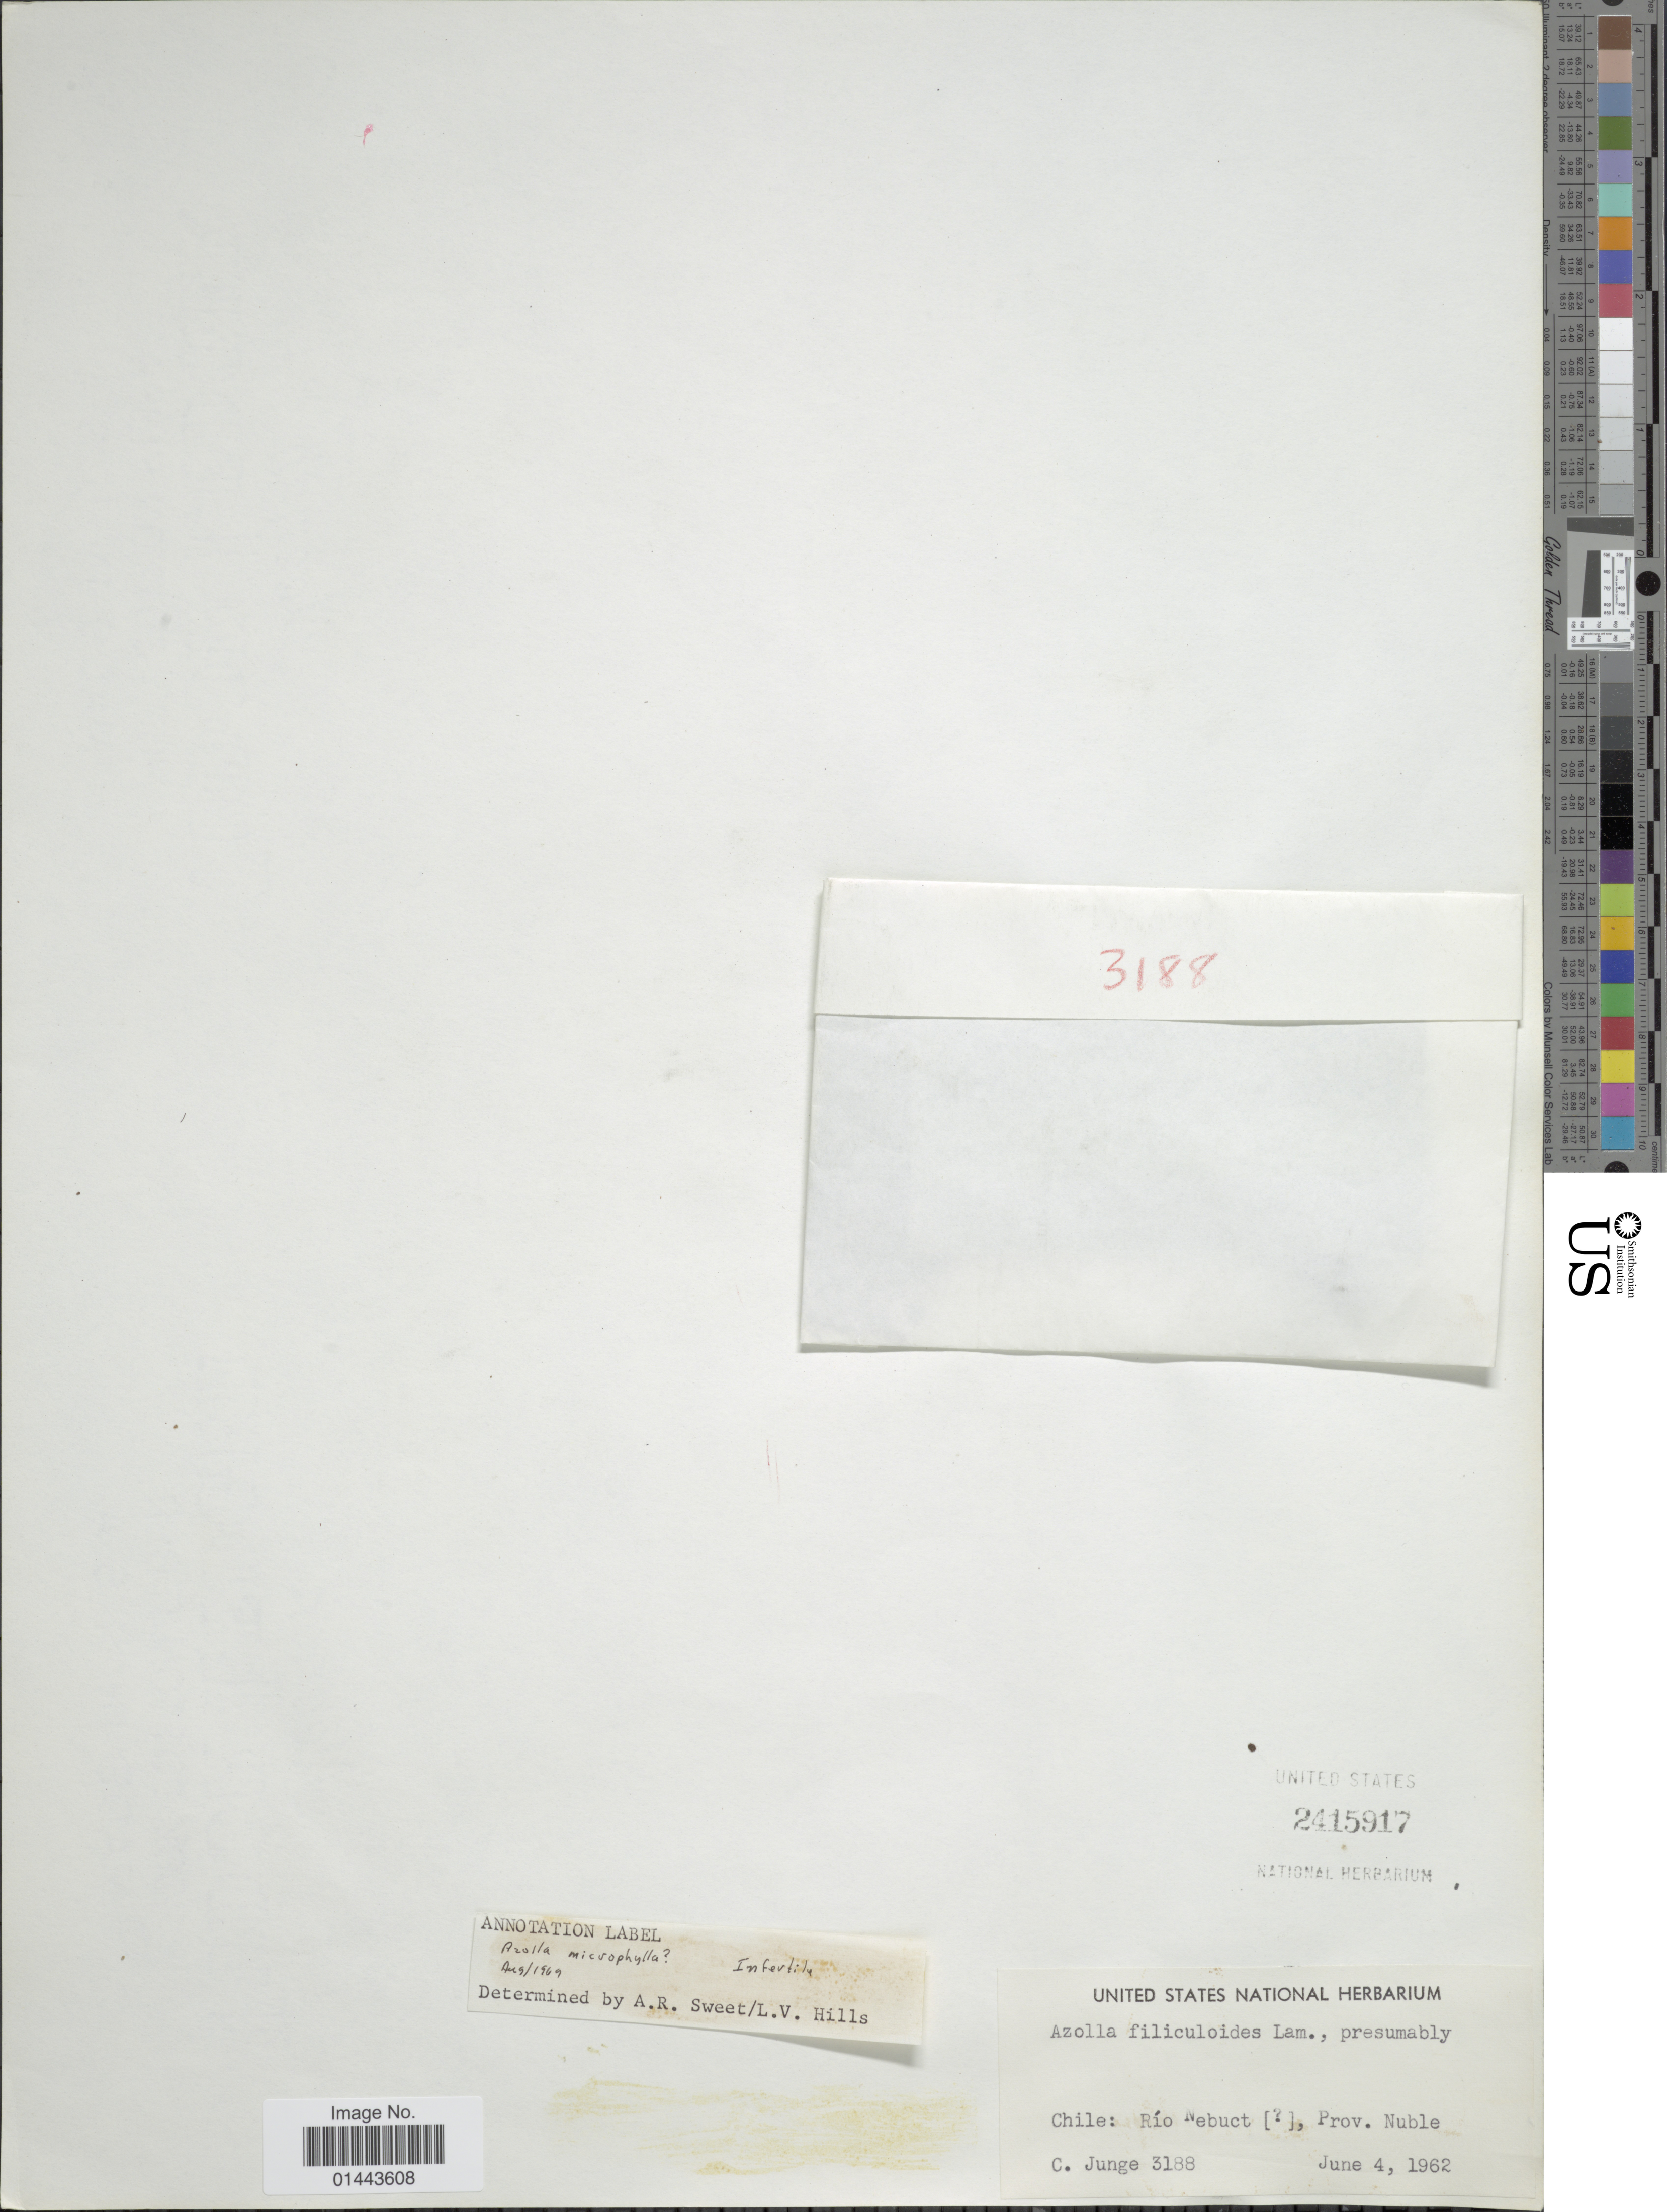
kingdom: Plantae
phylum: Tracheophyta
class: Polypodiopsida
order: Salviniales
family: Salviniaceae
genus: Azolla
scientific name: Azolla microphylla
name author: Kaulf.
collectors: C. Junge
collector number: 3188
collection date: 1962-06-04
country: Chile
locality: Rio Nebuct [unsure placement], Nuble.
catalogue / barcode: US 2415917